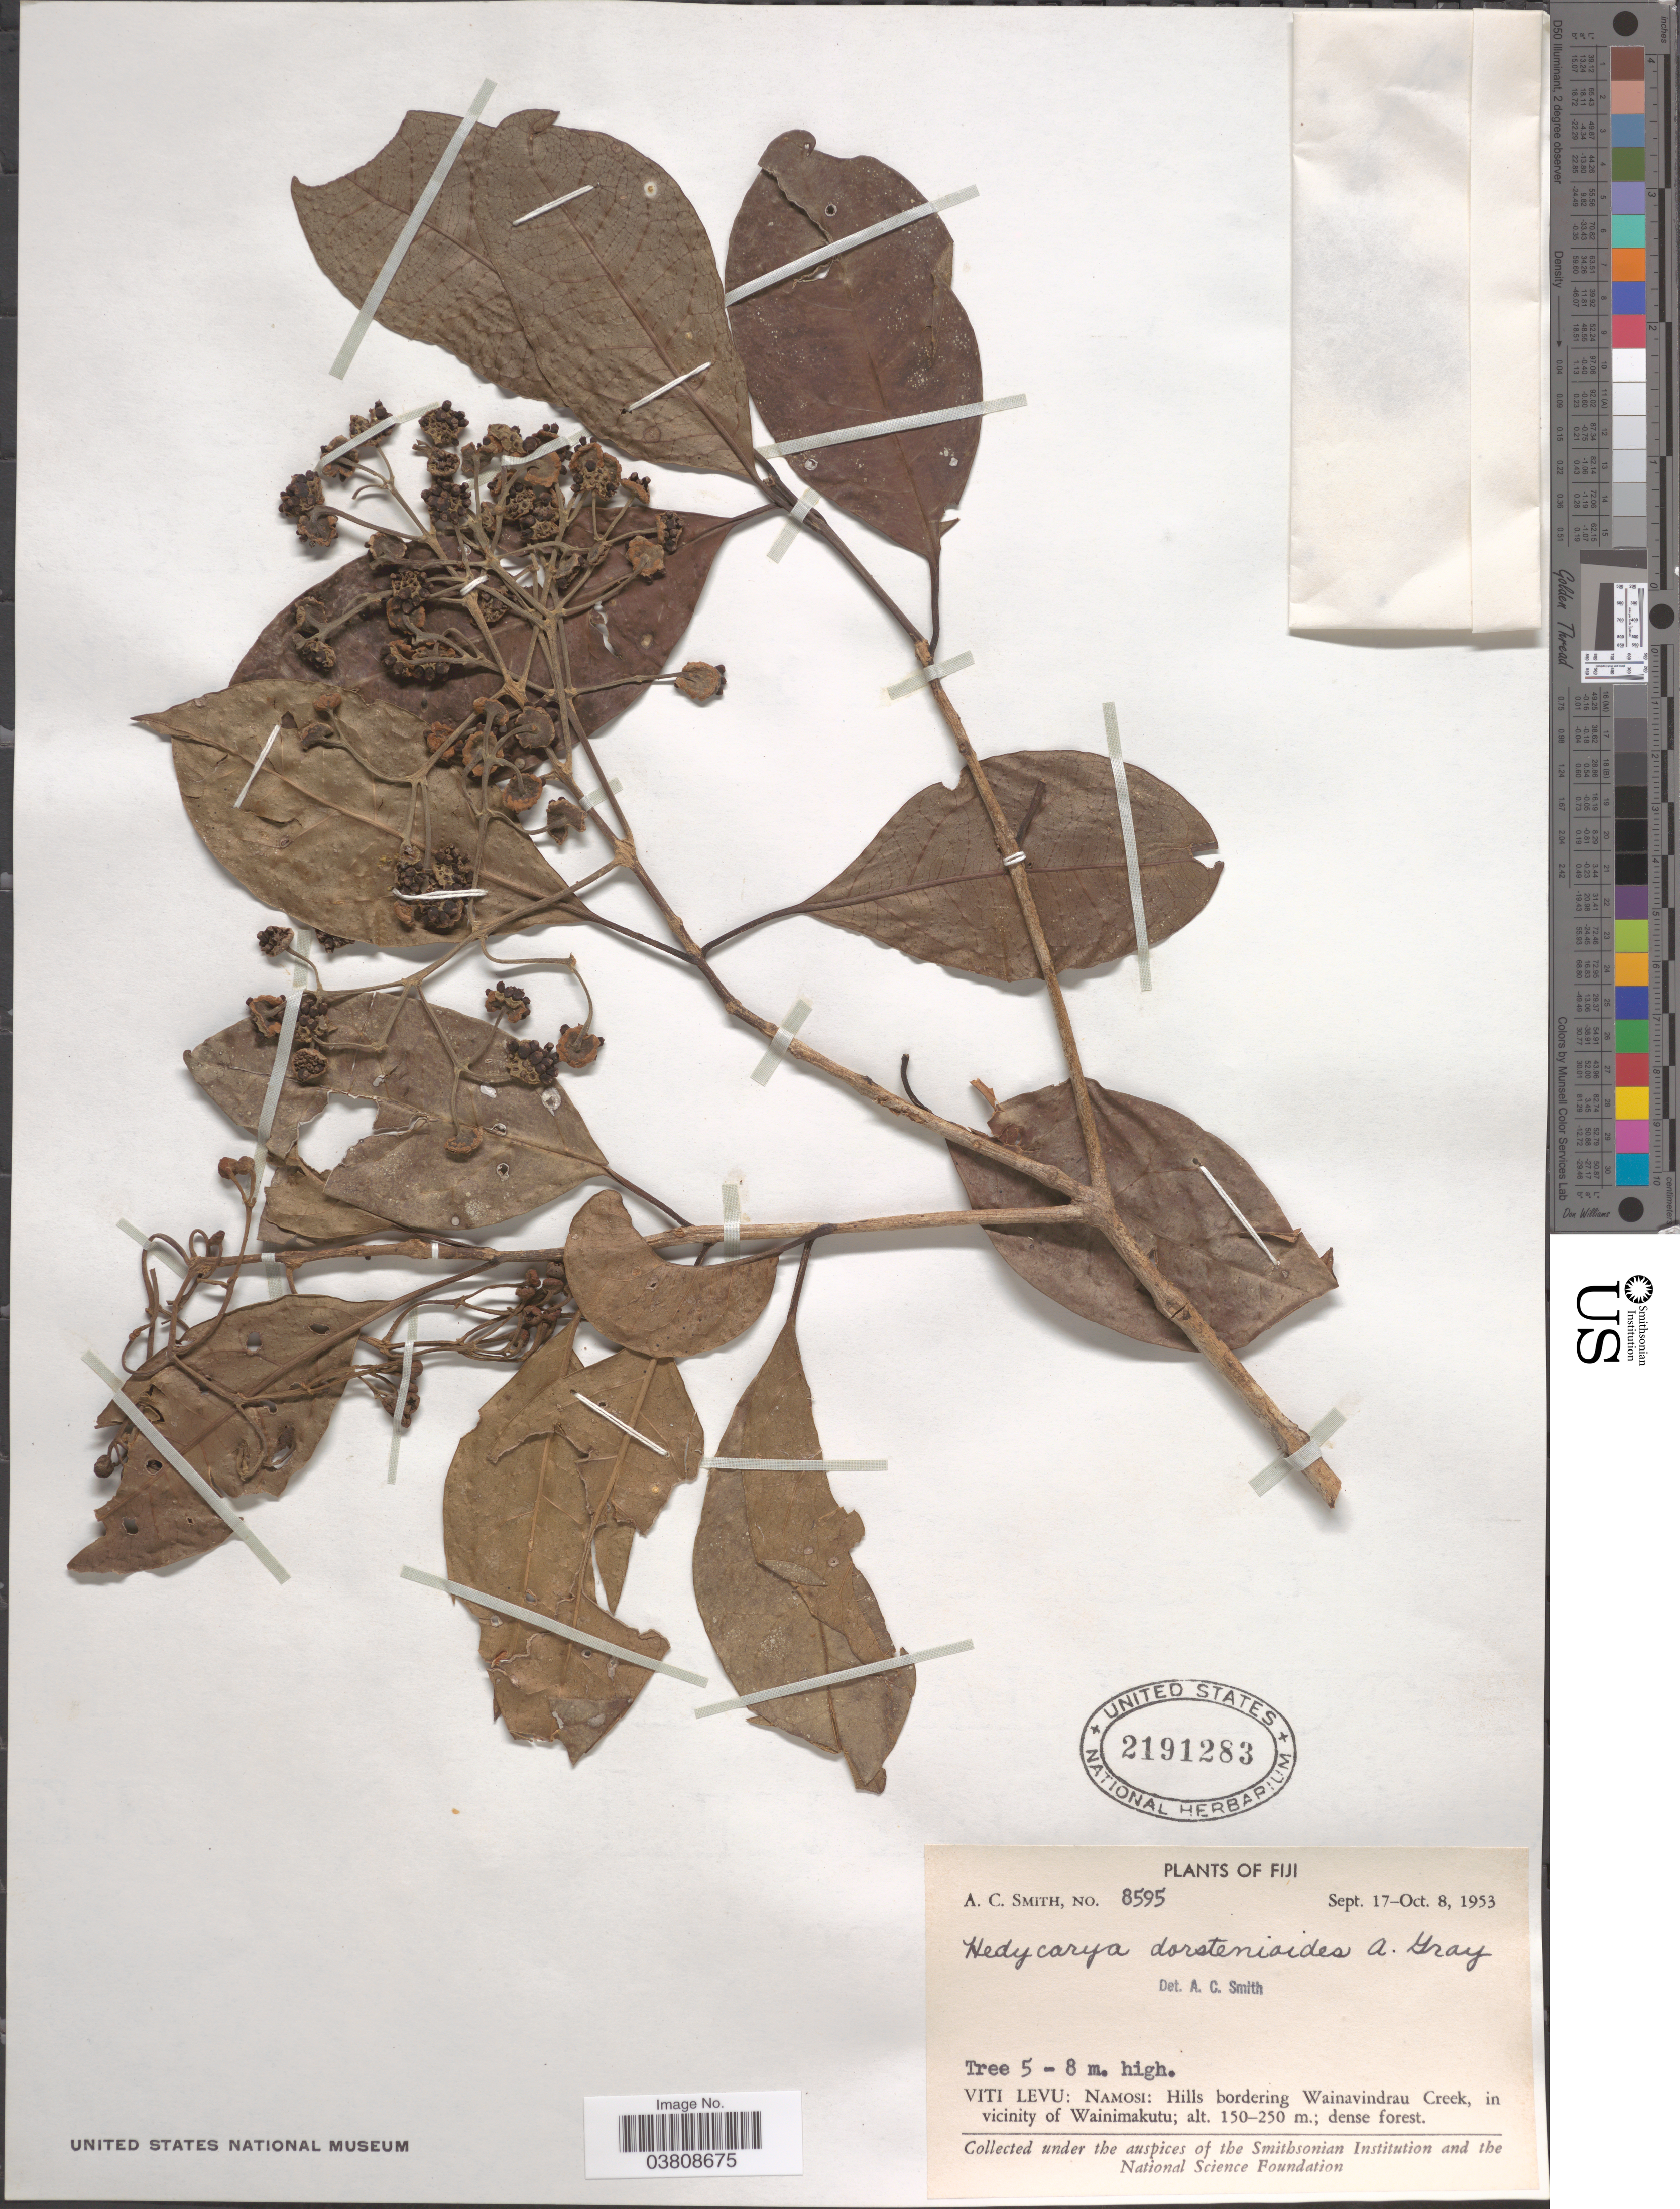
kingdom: Plantae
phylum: Tracheophyta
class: Magnoliopsida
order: Laurales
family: Monimiaceae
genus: Hedycarya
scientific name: Hedycarya dorstenioides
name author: A. Gray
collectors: A. C. Smith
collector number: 8595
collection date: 1953-09-17/1953-10-08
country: Fiji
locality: Viti Levu: Namosi: hills bordering Wainavindrau Creek, in vicinity of Wainimakutu.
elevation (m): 150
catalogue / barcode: US 2191283